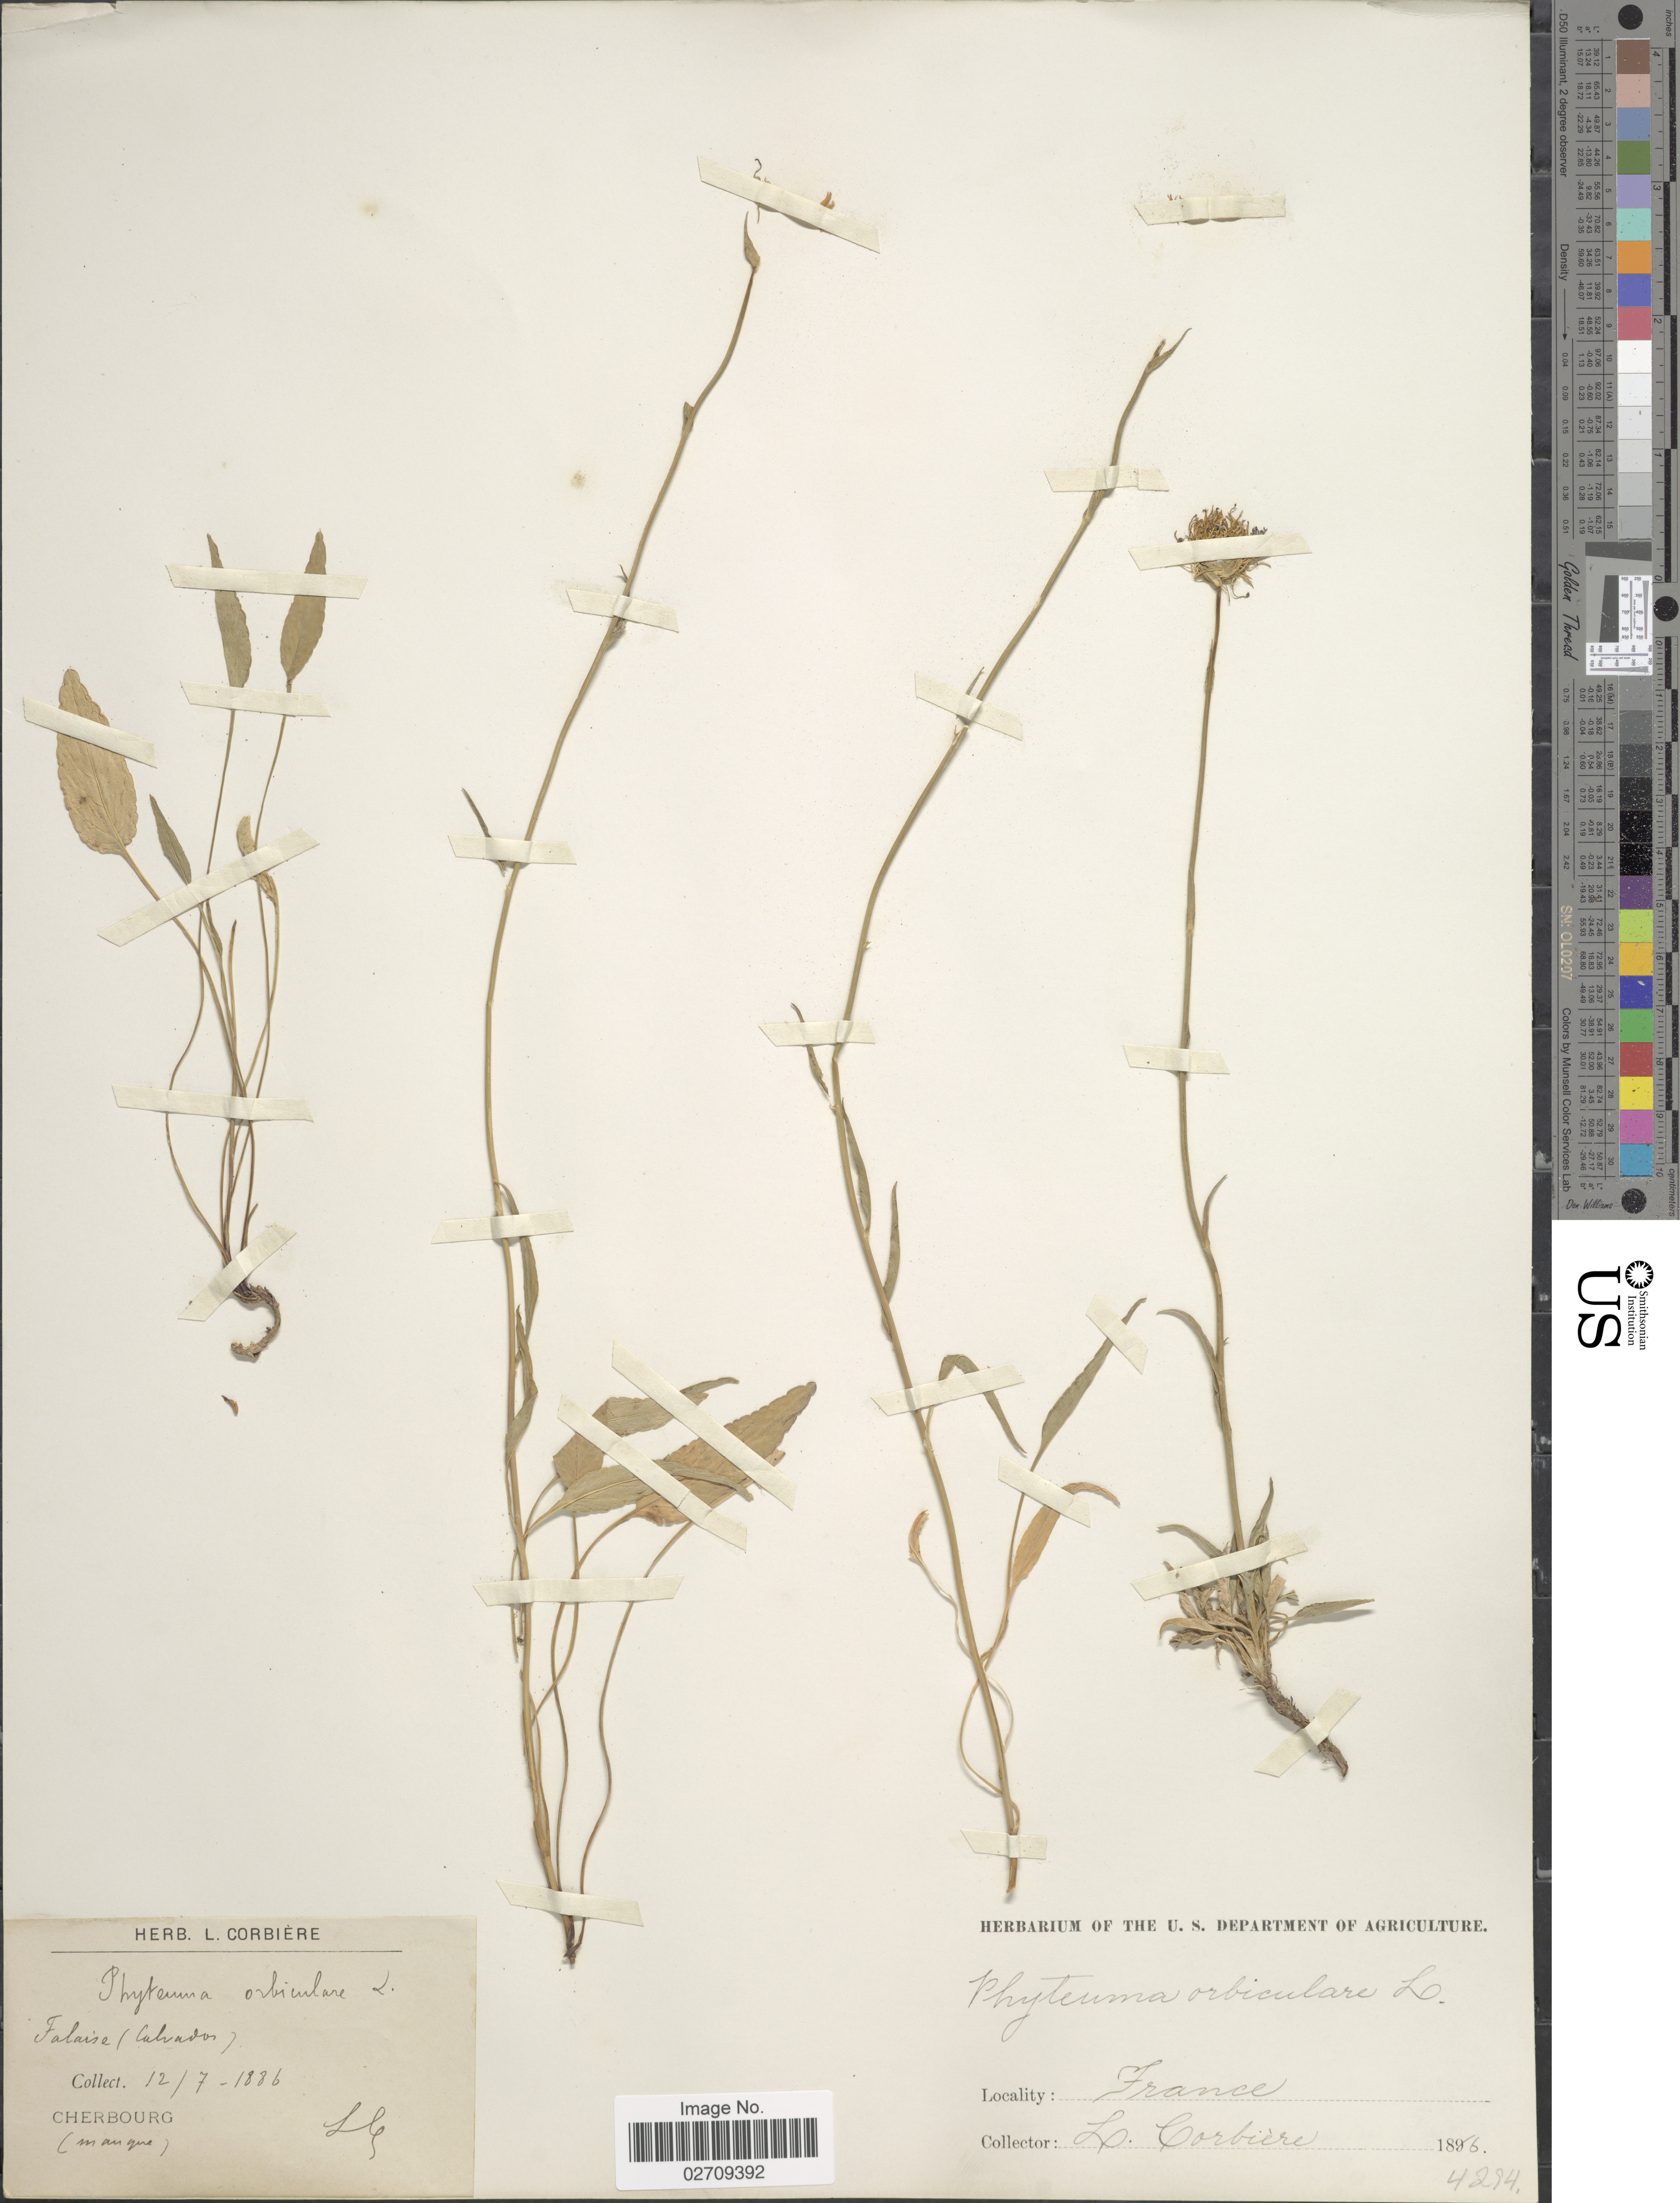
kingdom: Plantae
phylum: Tracheophyta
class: Magnoliopsida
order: Asterales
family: Campanulaceae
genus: Phyteuma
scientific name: Phyteuma orbiculare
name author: L.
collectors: L. Corbière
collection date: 1886-07-12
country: France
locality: Falaise (Calvados) Cherbourg